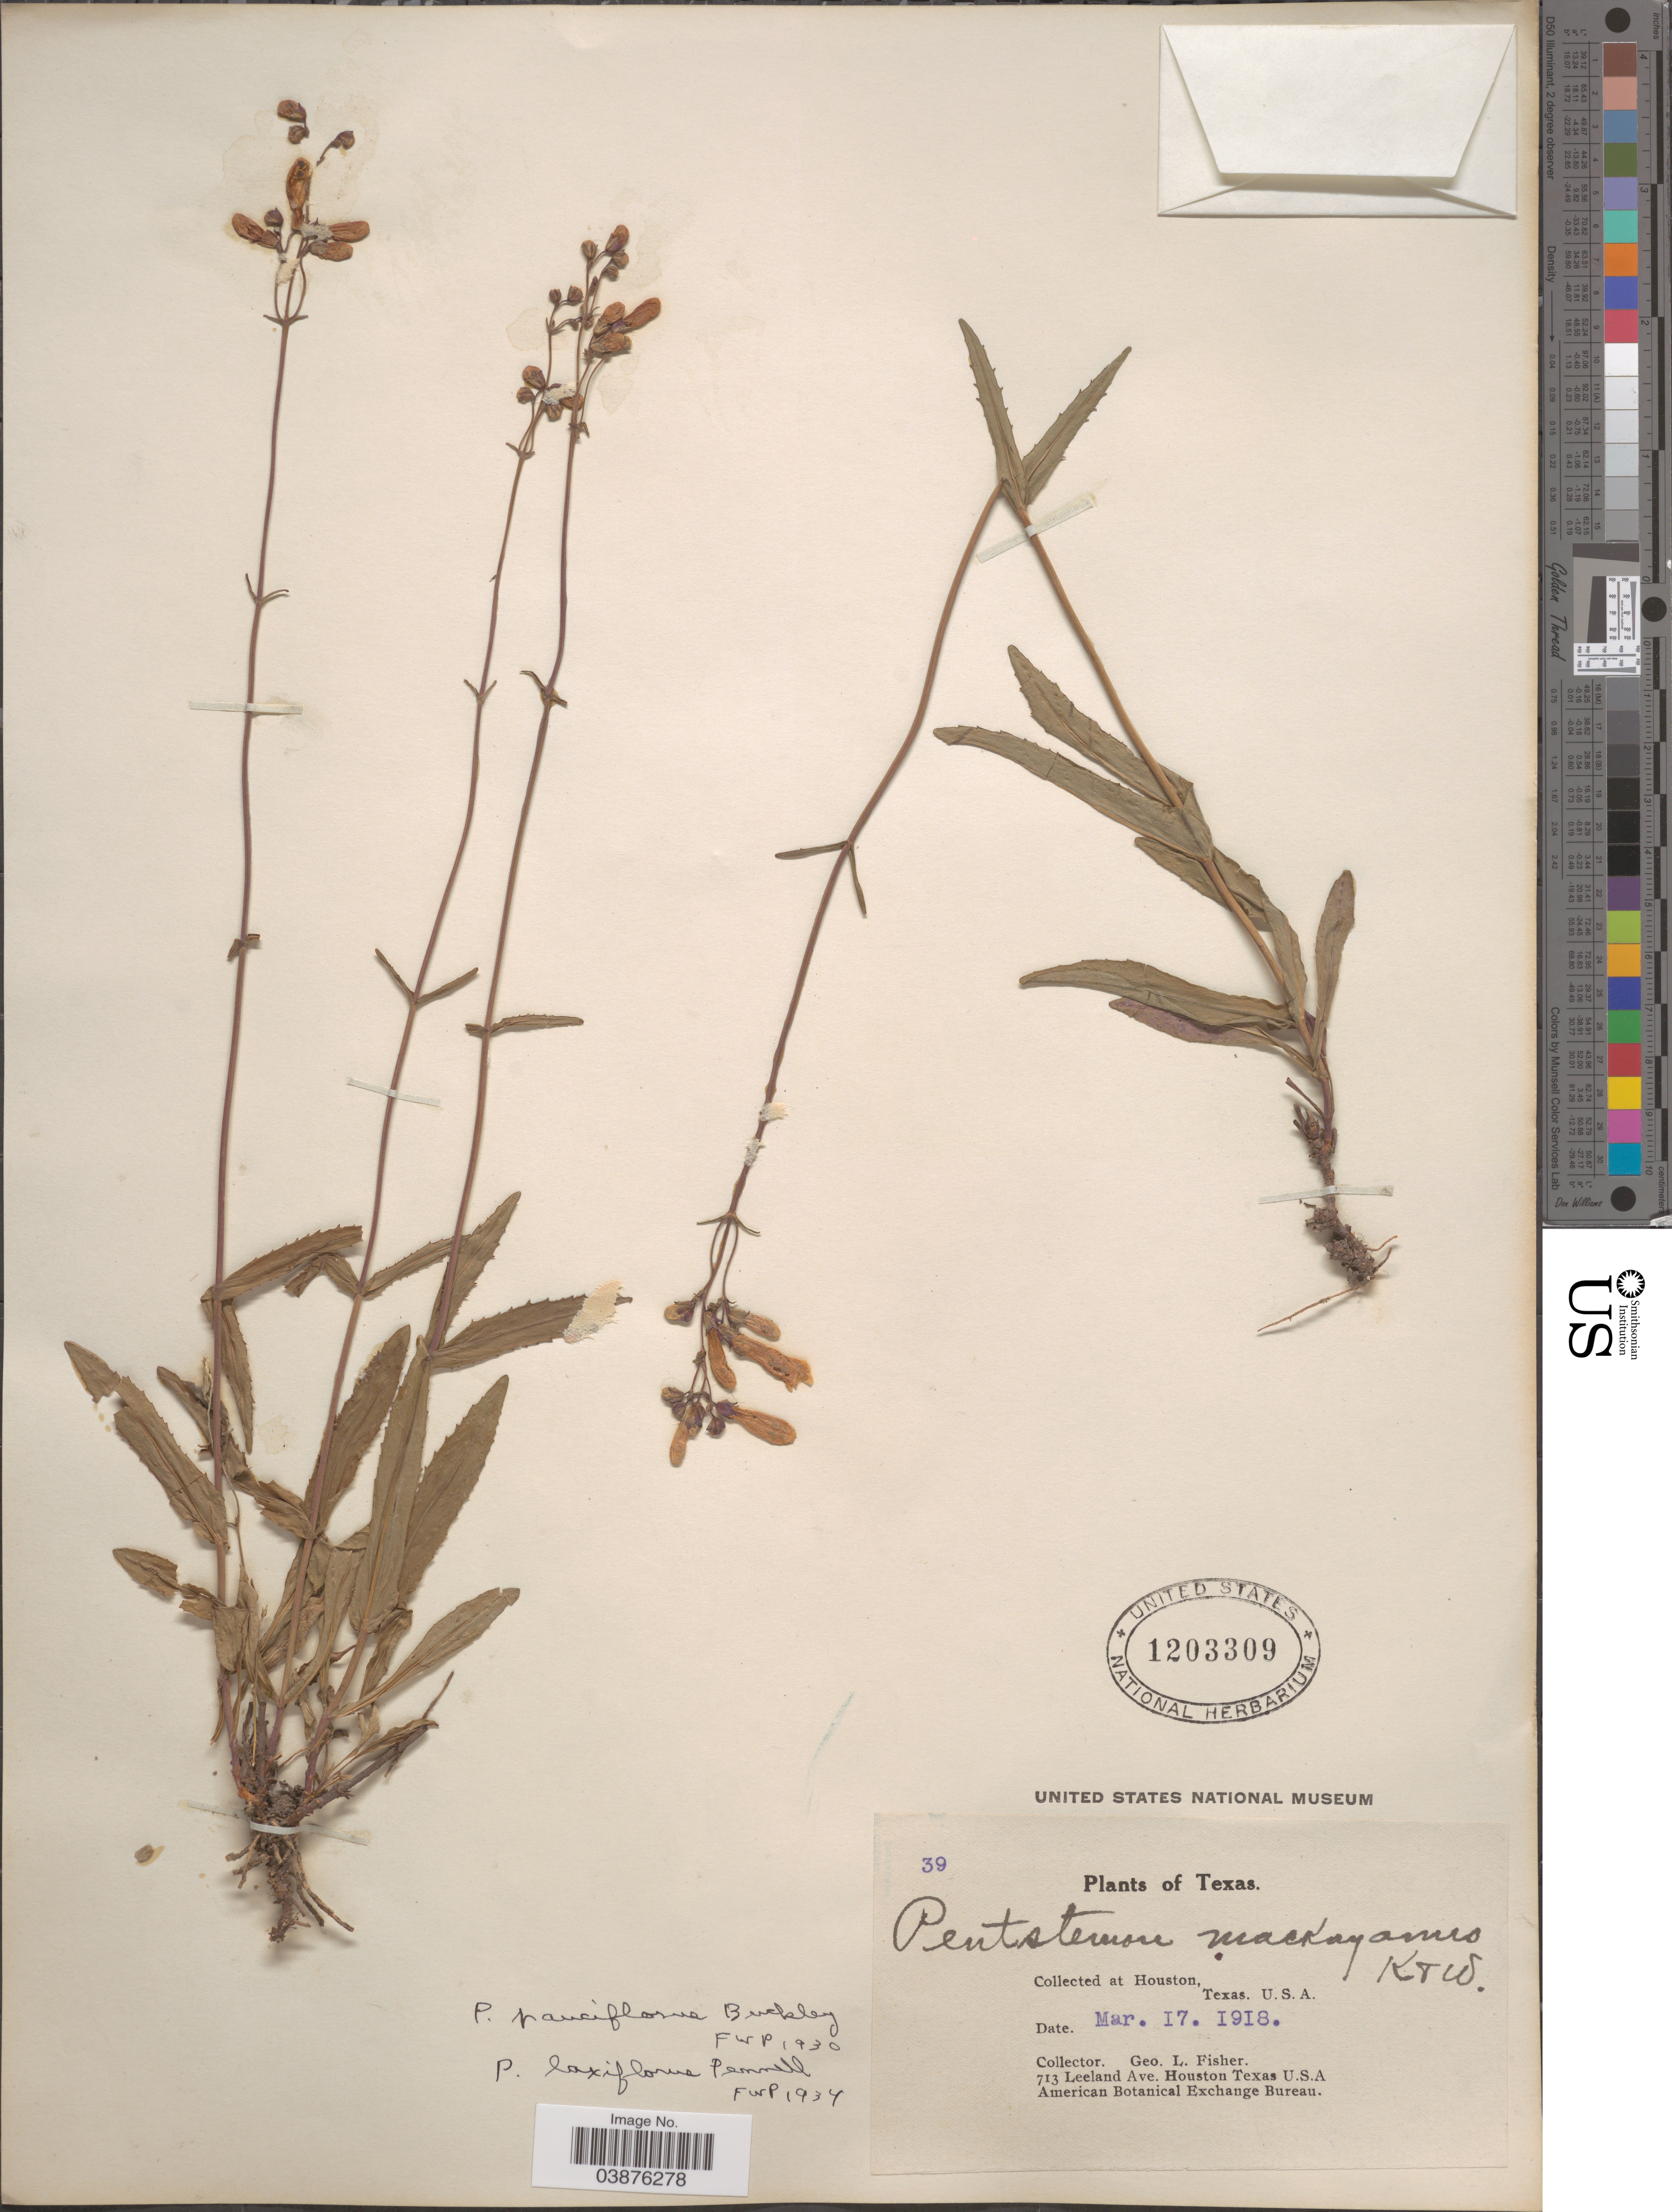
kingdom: Plantae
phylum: Tracheophyta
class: Magnoliopsida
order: Lamiales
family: Plantaginaceae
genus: Penstemon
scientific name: Penstemon laxiflorus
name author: Pennell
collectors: G. L. Fisher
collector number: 39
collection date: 1918-03-17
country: United States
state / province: Texas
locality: Houston.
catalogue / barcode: US 1203309